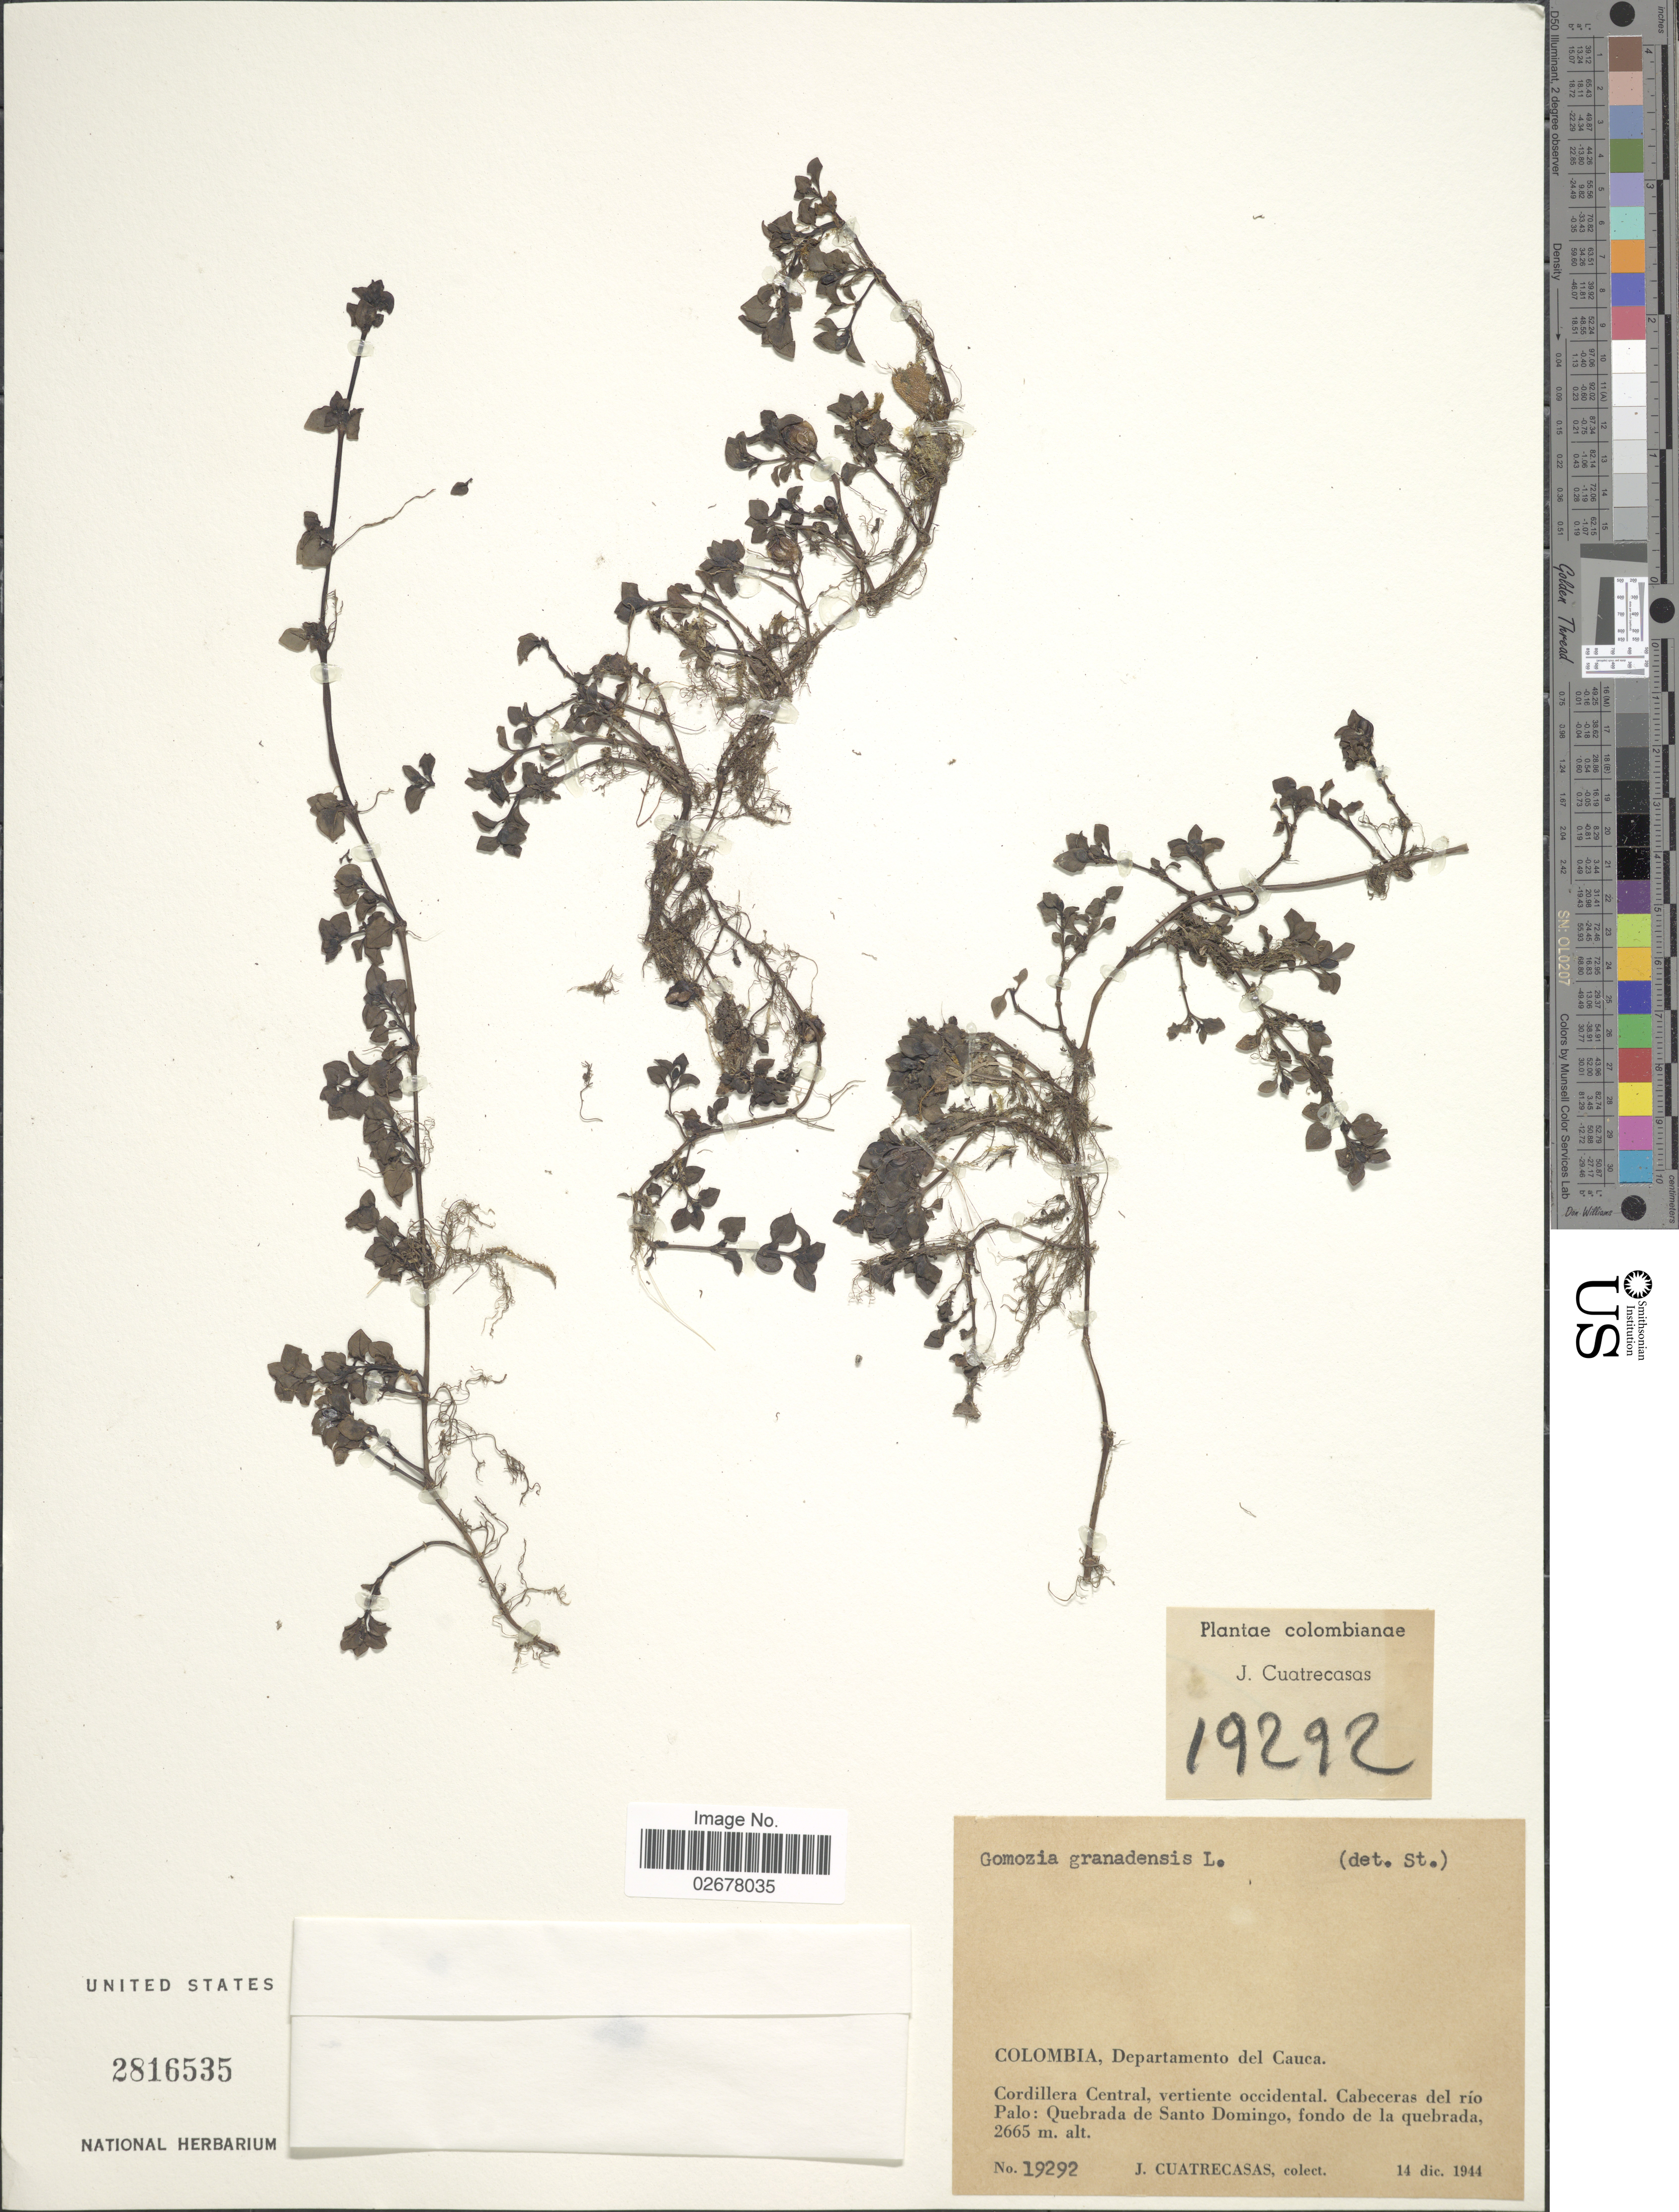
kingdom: Plantae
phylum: Tracheophyta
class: Magnoliopsida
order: Gentianales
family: Rubiaceae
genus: Nertera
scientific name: Nertera depressa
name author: Banks & Sol. ex Gaertn.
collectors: J. Cuatrecasas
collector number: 19292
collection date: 1944-12-14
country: Colombia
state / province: Cauca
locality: Departamento del Valle, Cordillera Central, vertiente occidental. Cabeceras del río Palo: Quebrada de Santo Domingo, fondo de la quebrada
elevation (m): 2665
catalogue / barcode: US 2816535